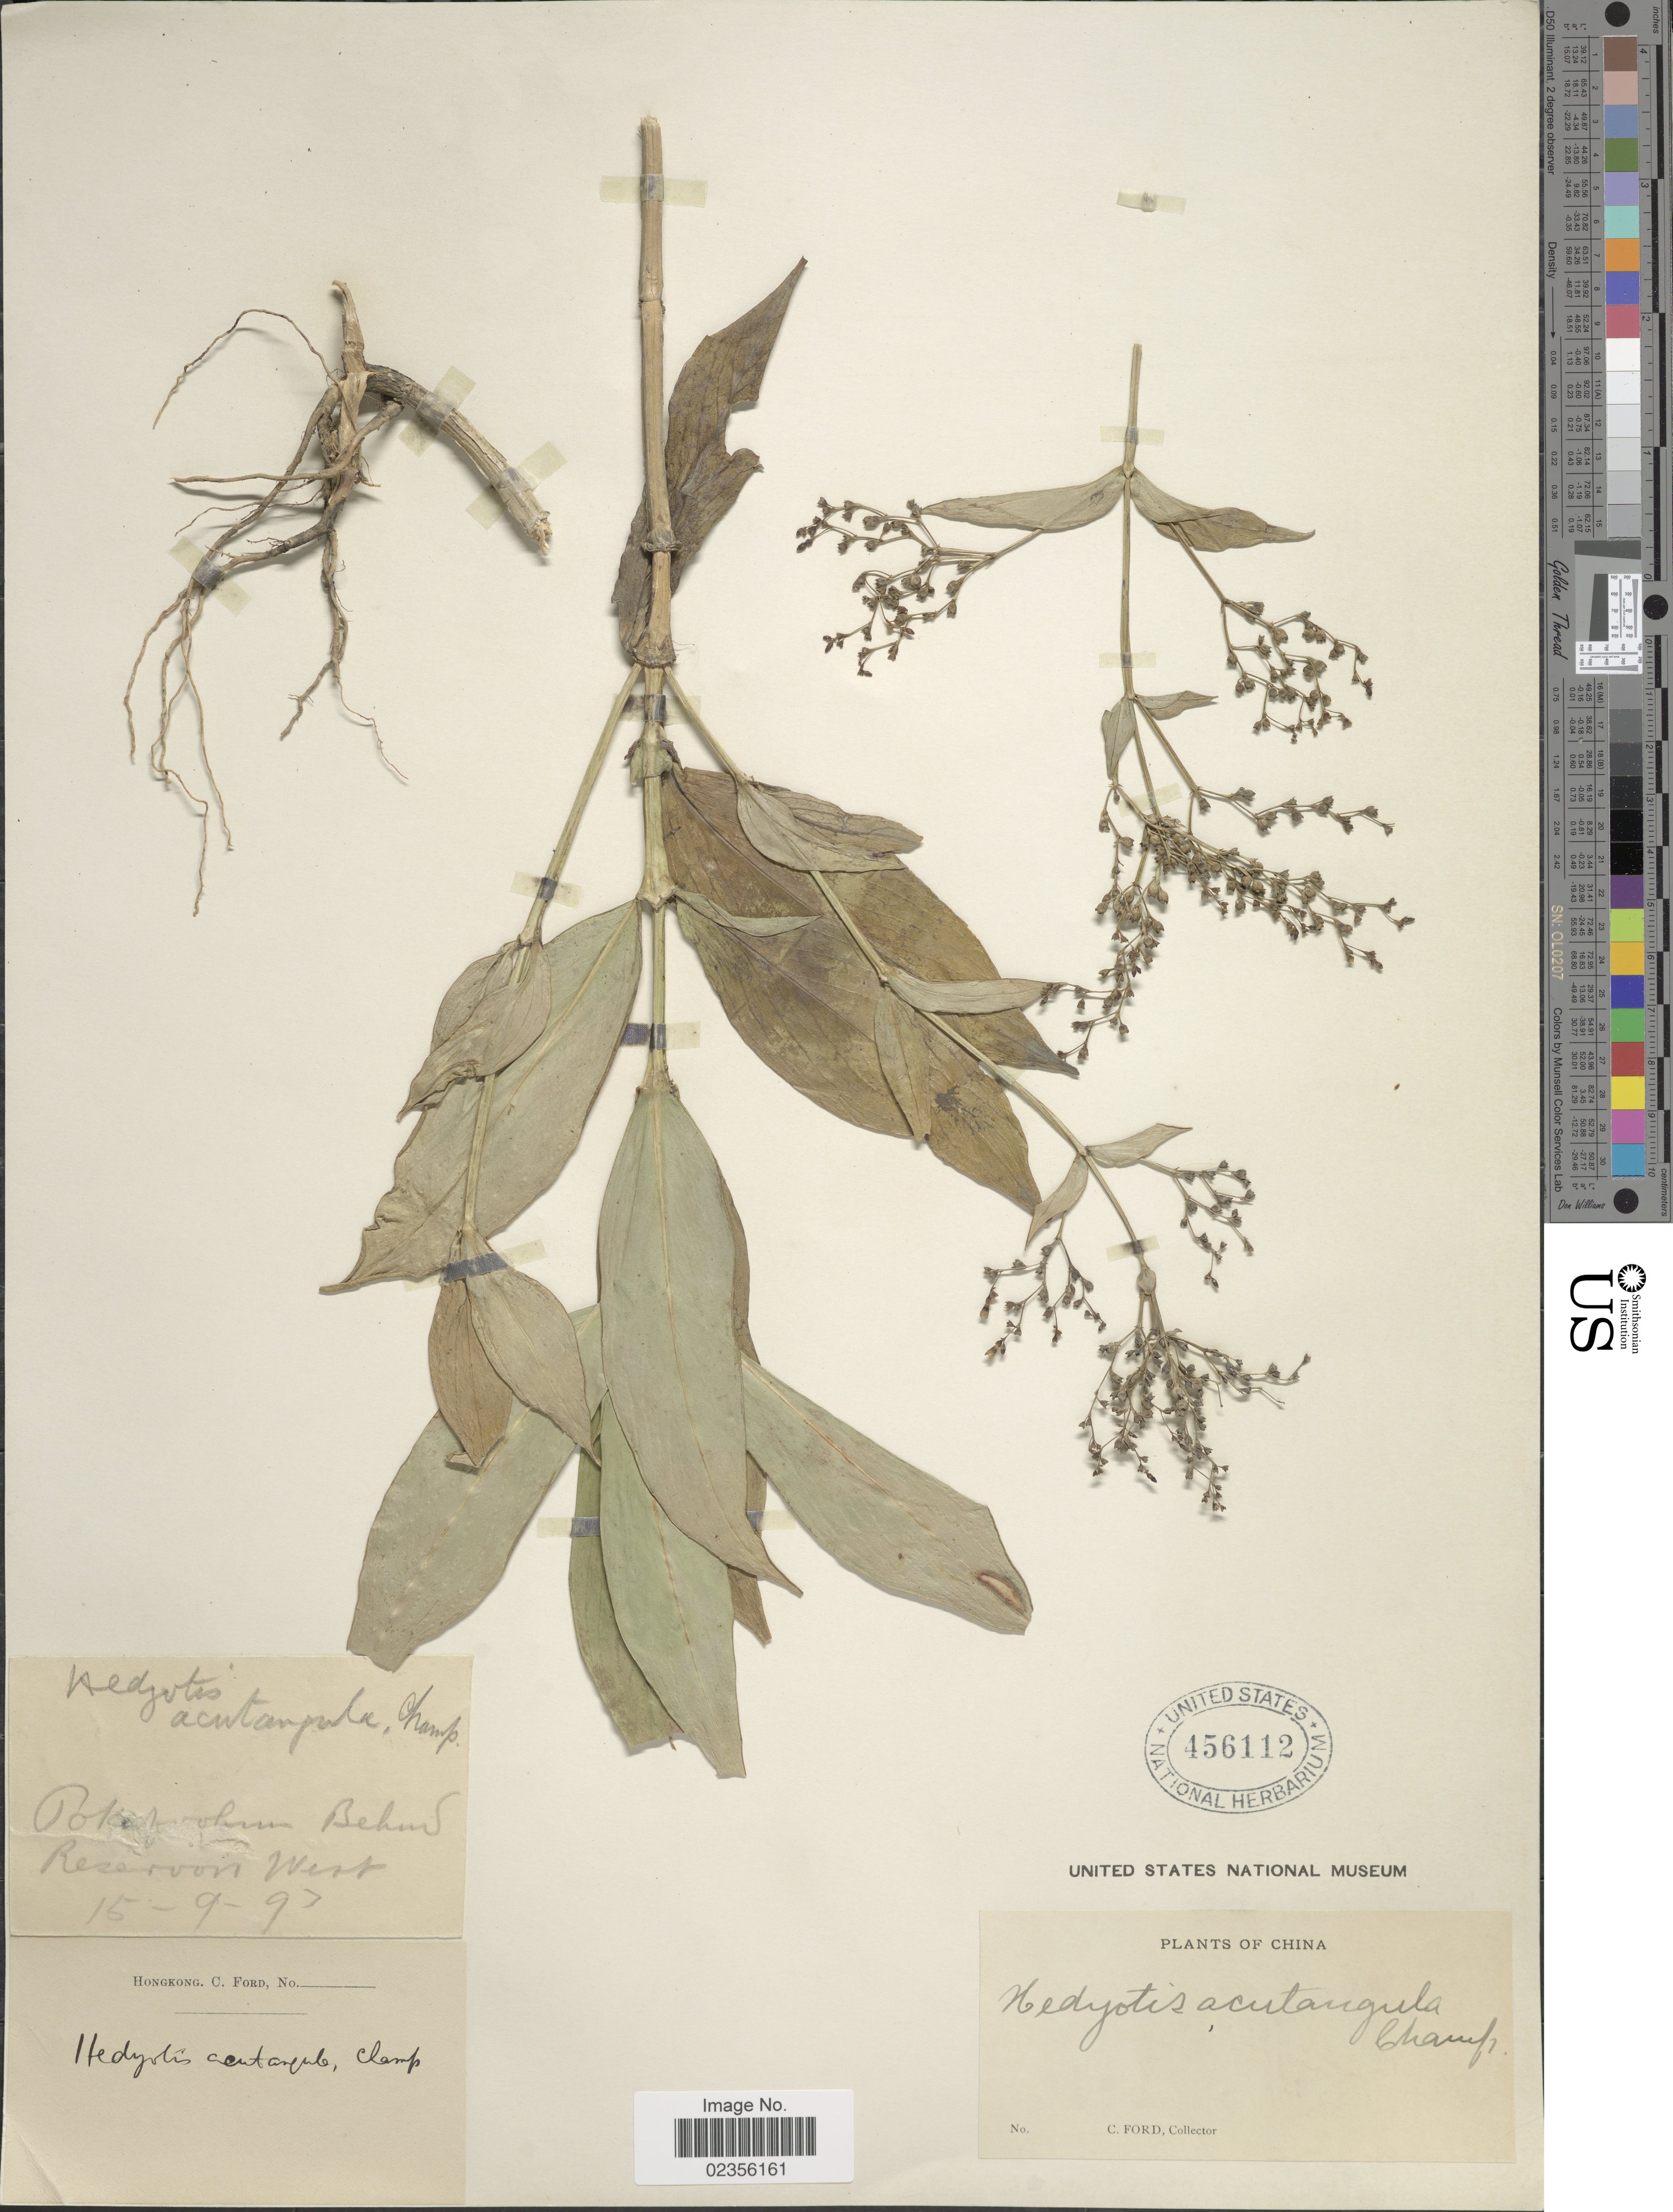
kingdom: Plantae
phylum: Tracheophyta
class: Magnoliopsida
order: Gentianales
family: Rubiaceae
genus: Hedyotis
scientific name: Hedyotis acutangula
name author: Champ. ex Benth.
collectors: C. Ford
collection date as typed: Transcribed d/m/y: 15/9/93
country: China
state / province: Hong Kong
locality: Poket [interpreted] Behind Reservoir West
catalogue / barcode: US 456112